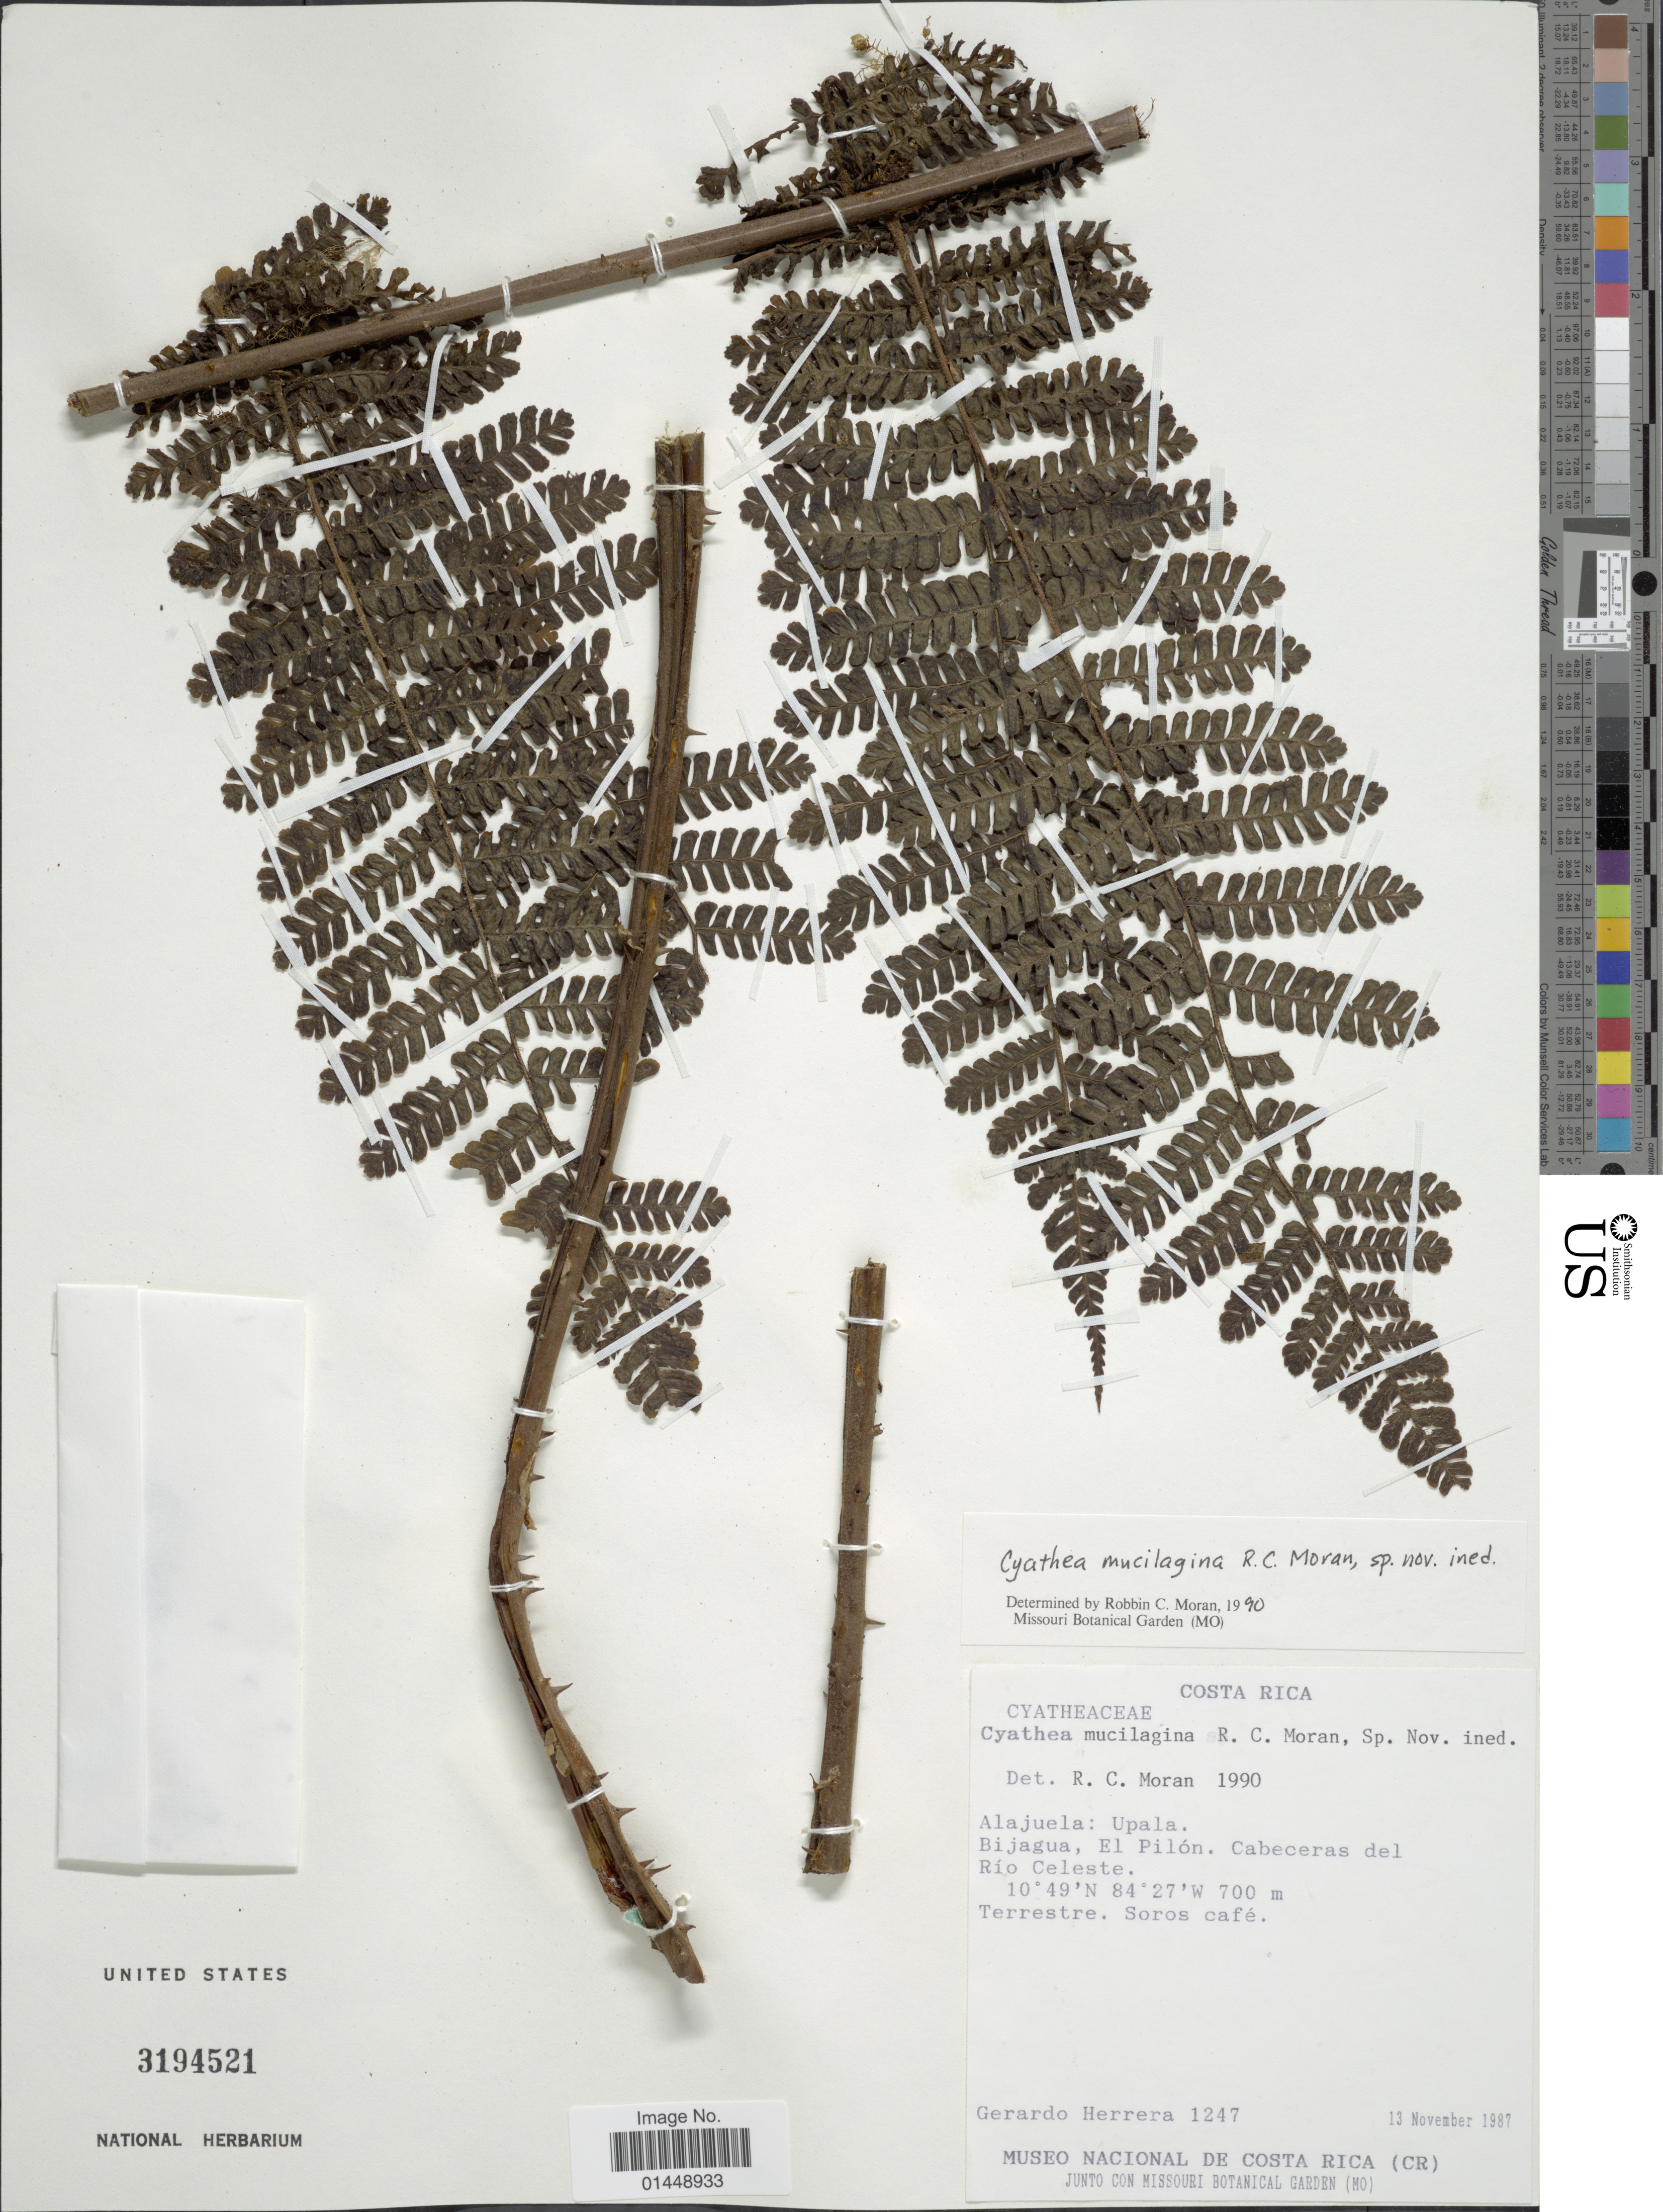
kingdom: Plantae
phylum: Tracheophyta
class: Polypodiopsida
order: Cyatheales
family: Cyatheaceae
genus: Cyathea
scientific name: Cyathea mucilagina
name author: R.C. Moran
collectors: G. Herrera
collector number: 1247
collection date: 1987-11-13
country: Costa Rica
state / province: Alajuela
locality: Alajuela: Upala. Bijagua, El Pilón. Cabeceras del Río Celeste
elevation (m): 700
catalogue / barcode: US 3194521